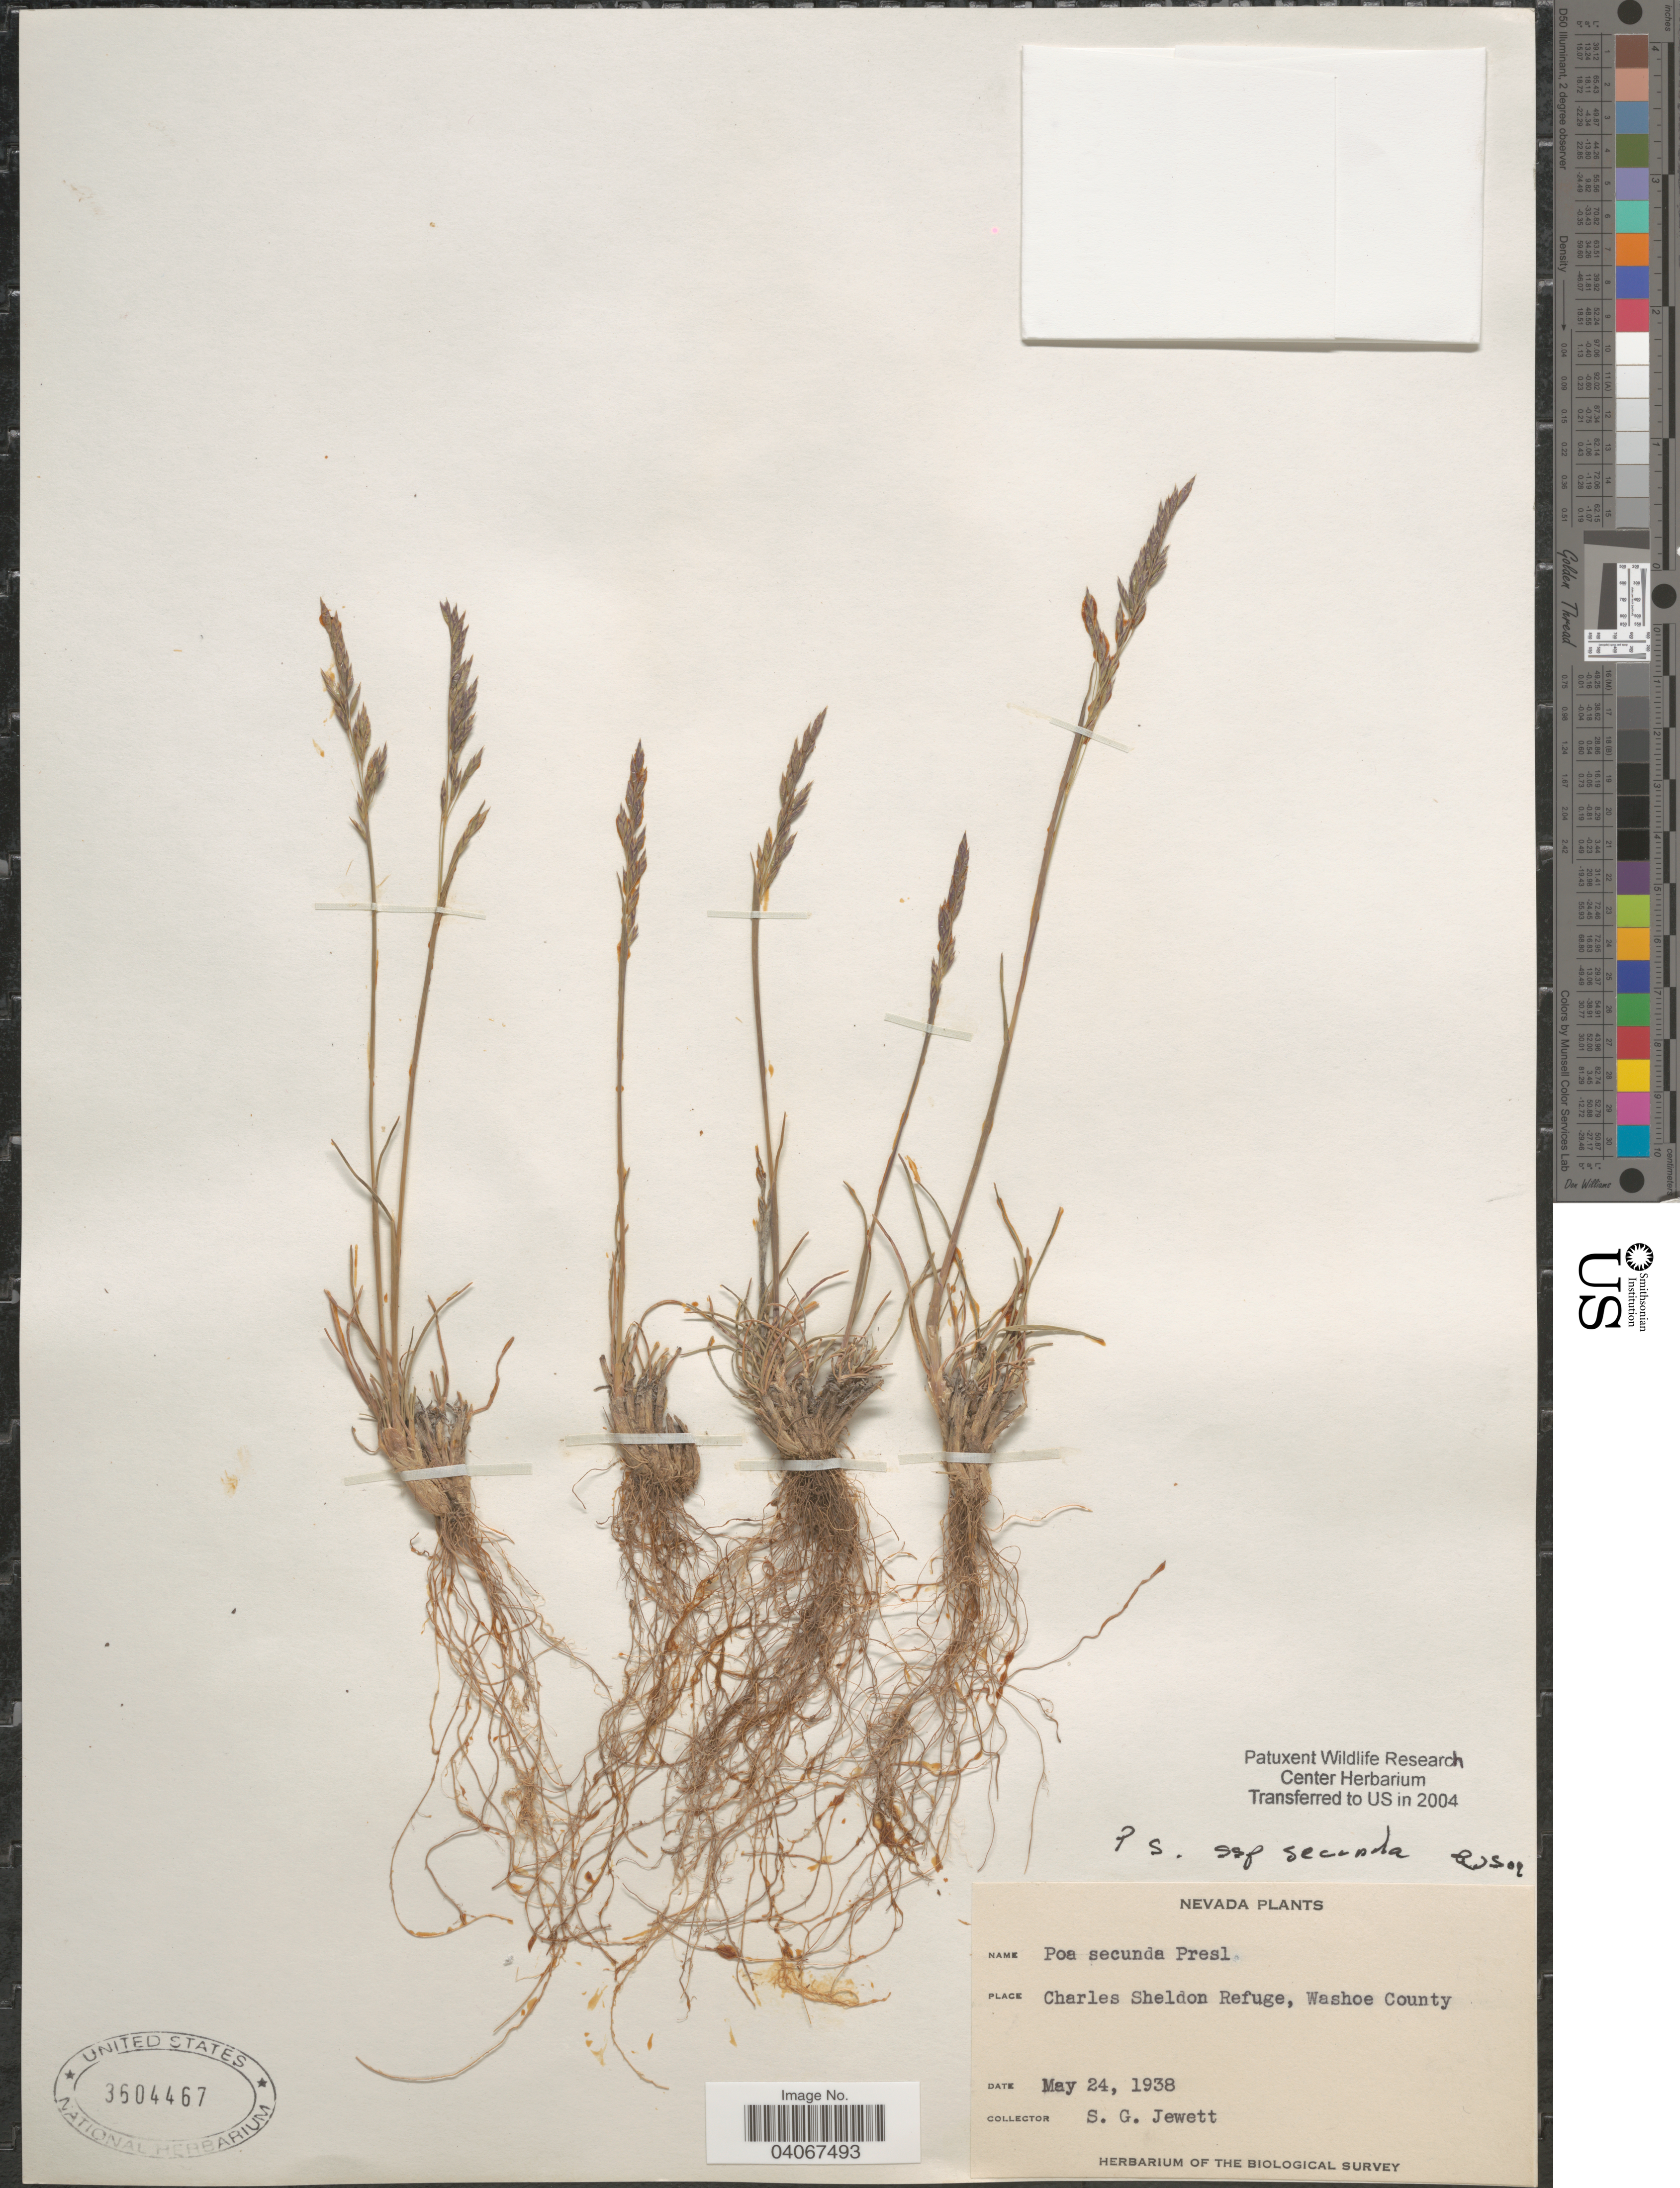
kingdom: Plantae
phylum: Tracheophyta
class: Liliopsida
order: Poales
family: Poaceae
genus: Poa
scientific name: Poa secunda subsp. secunda var. secunda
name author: J. Presl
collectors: S. Jewett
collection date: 1938-05-24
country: United States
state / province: Nevada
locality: Charles Sheldon Range, Washoe County. Herbarium of the Biological Survey.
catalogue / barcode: US 3604467